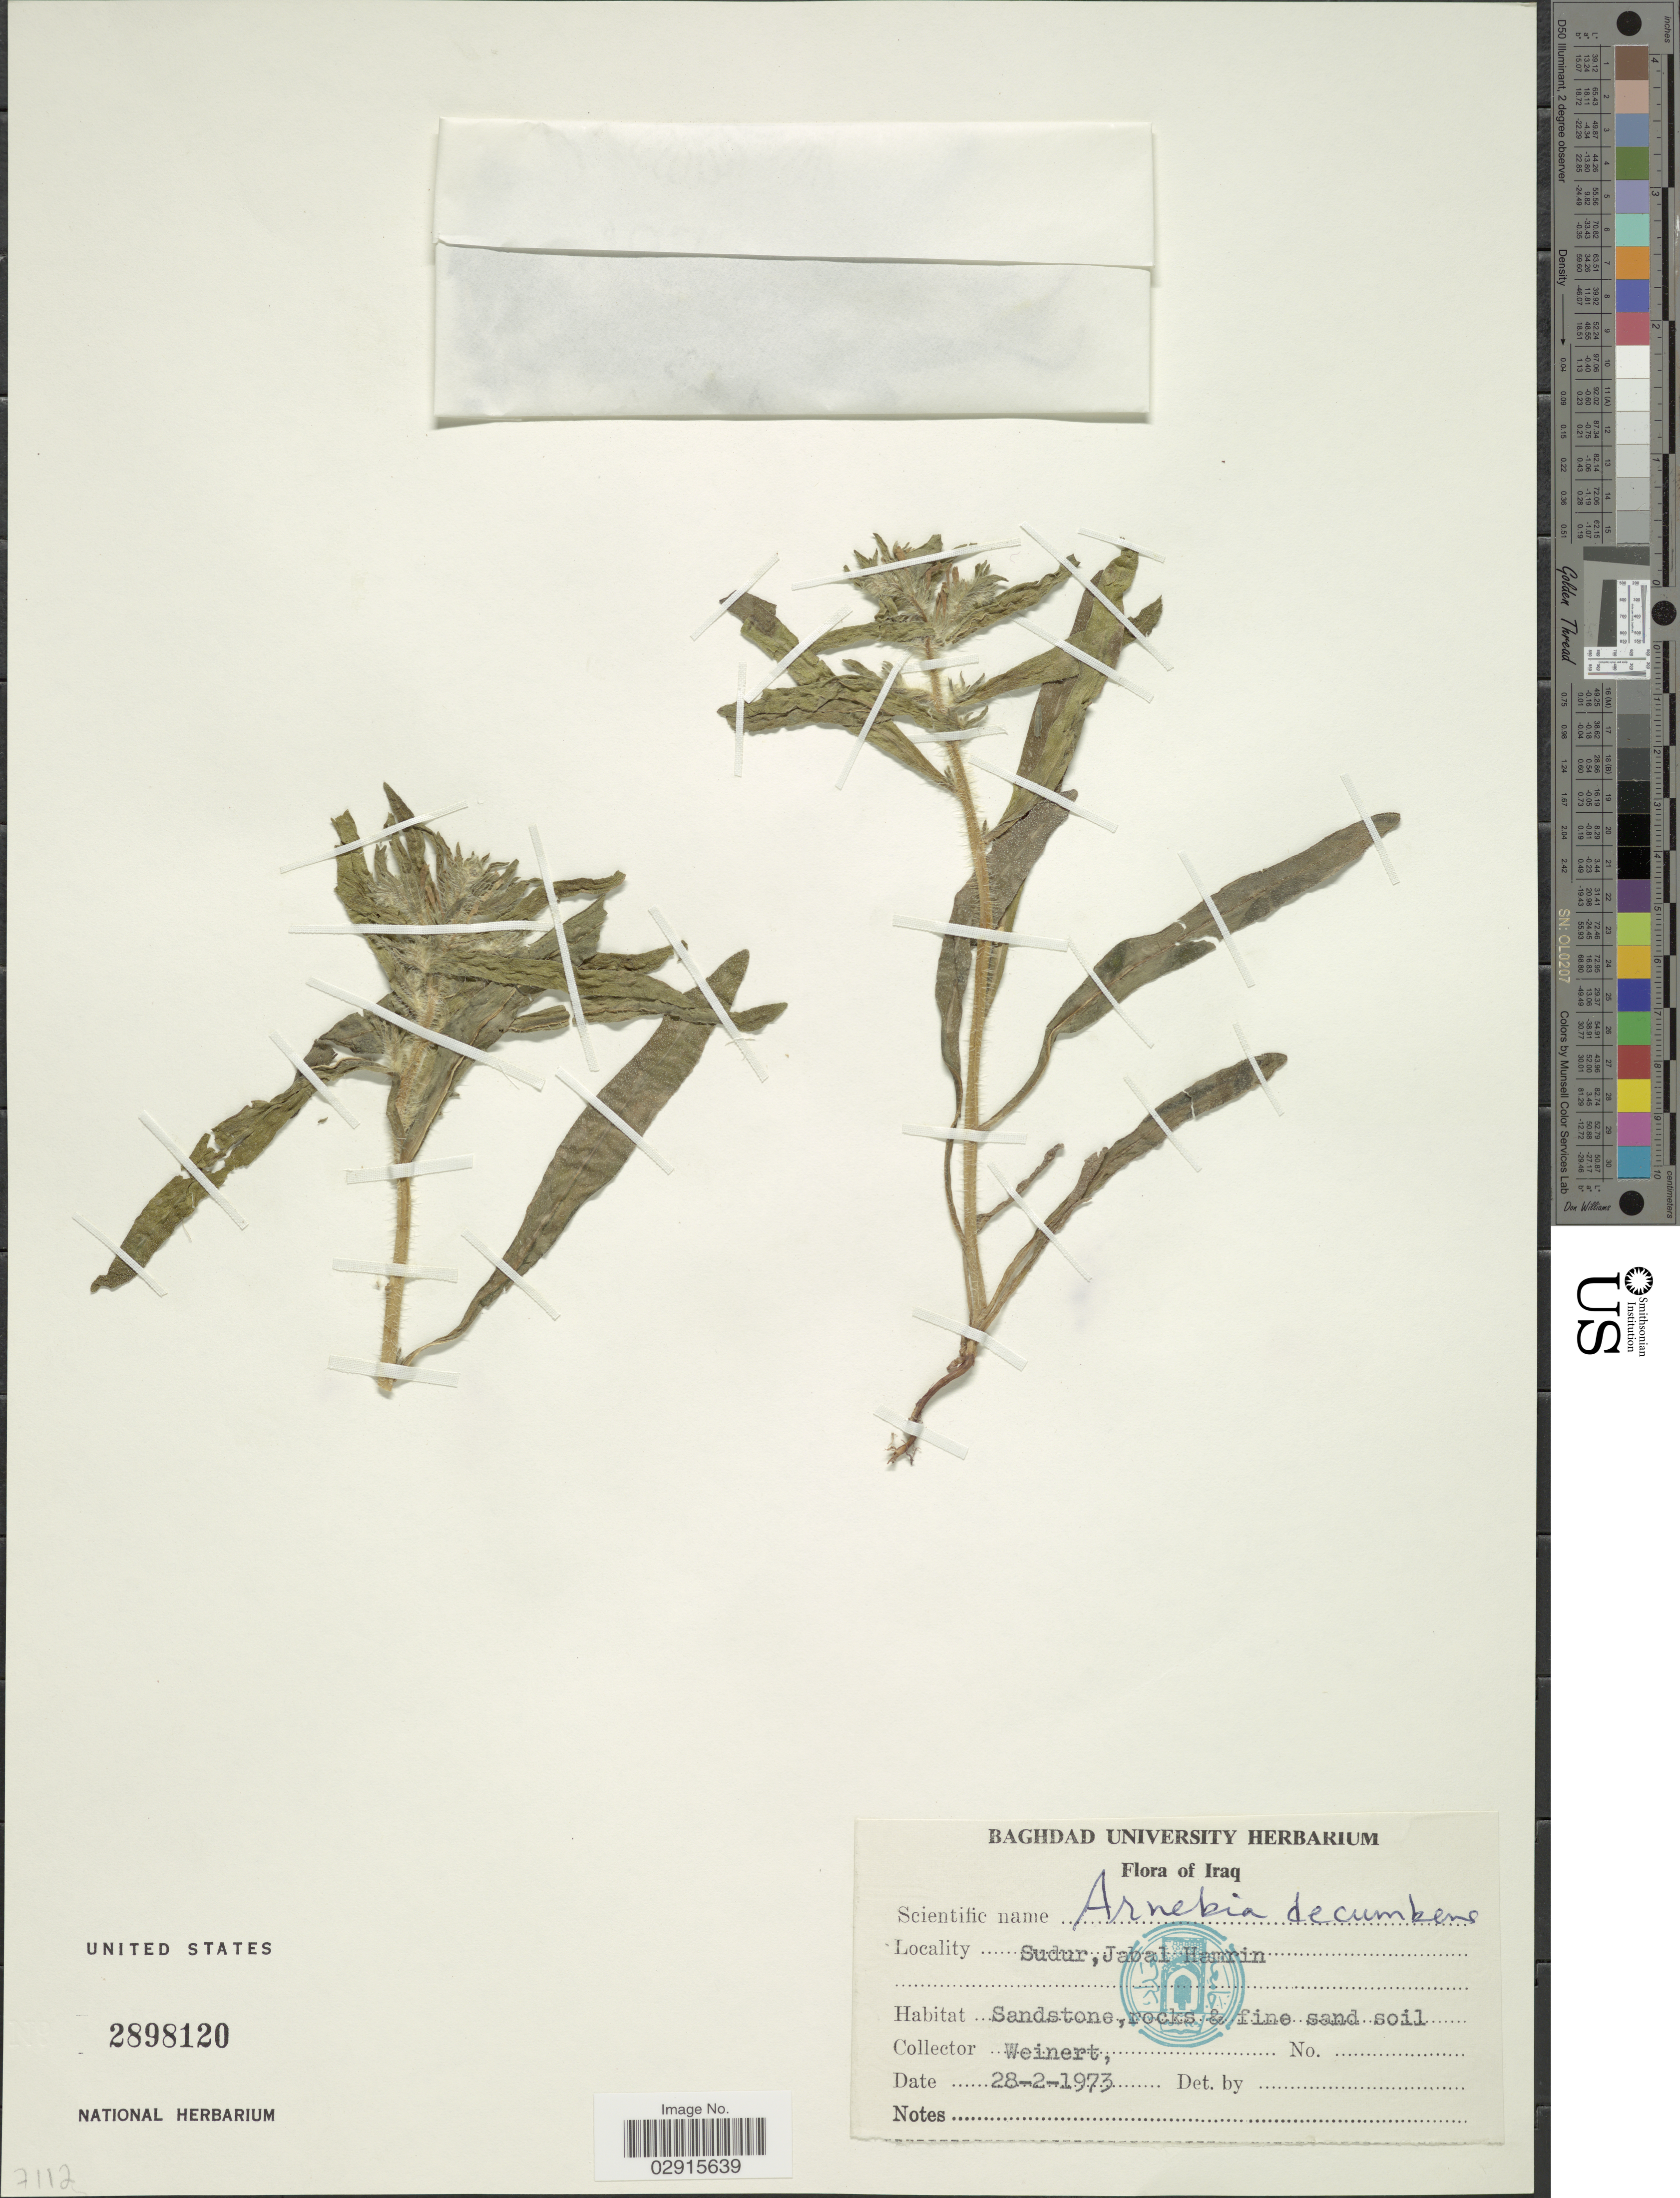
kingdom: Plantae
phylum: Tracheophyta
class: Magnoliopsida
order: Boraginales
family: Boraginaceae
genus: Arnebia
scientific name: Arnebia decumbens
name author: (Vent.) Coss. & Kralik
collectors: Weinert, --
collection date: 1973-02-28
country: Iran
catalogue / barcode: US 2898120